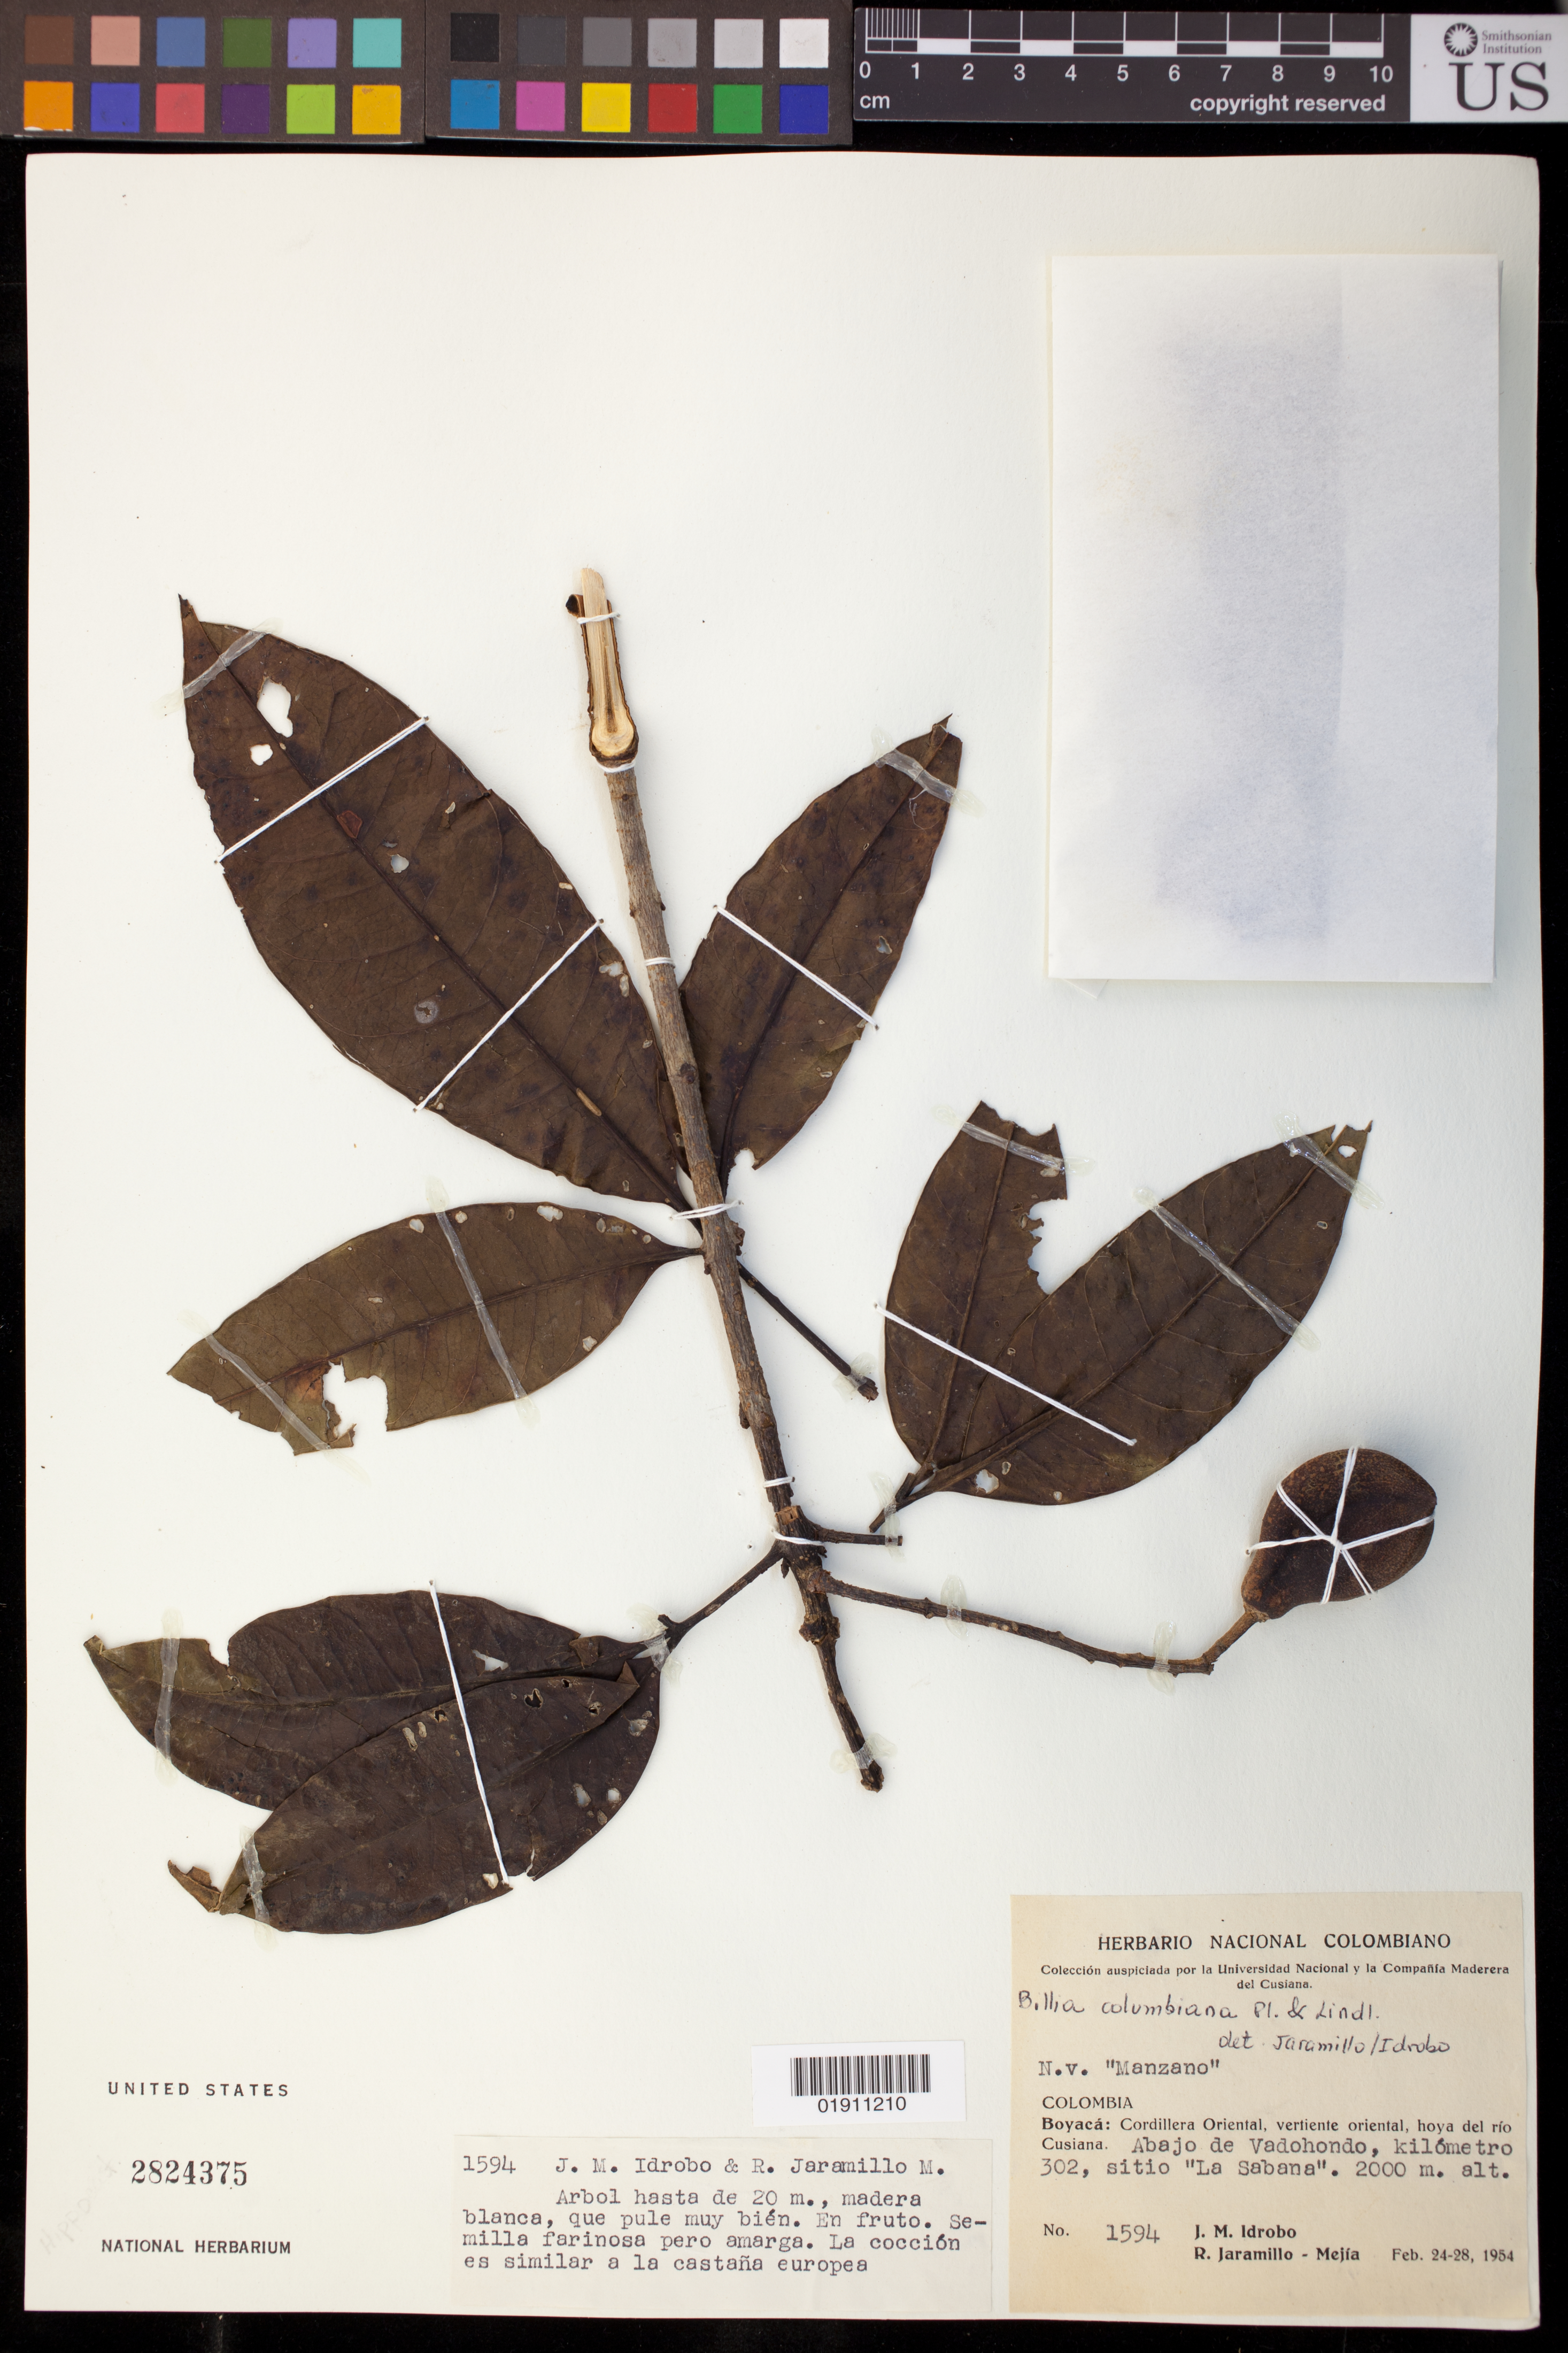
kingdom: Plantae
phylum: Tracheophyta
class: Magnoliopsida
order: Sapindales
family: Sapindaceae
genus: Billia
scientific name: Billia rosea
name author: (Planch. & Linden) C. Ulloa & P.M. Jørg.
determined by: Acevedo-Rodríguez, P., (BOT), Smithsonian Institution - National Museum of Natural History (UNITED STATES)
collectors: J. M. Idrobo & R. Jaramillo M.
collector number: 1594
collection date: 1954-02-24/1954-02-28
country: Colombia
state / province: Boyacá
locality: Cordillera Oriental, vertiente oriental, hoya del rio Cusiana. Abajo de Vadohondo, kilometro 302, sitio "La Sabana"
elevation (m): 2000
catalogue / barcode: US 2824375